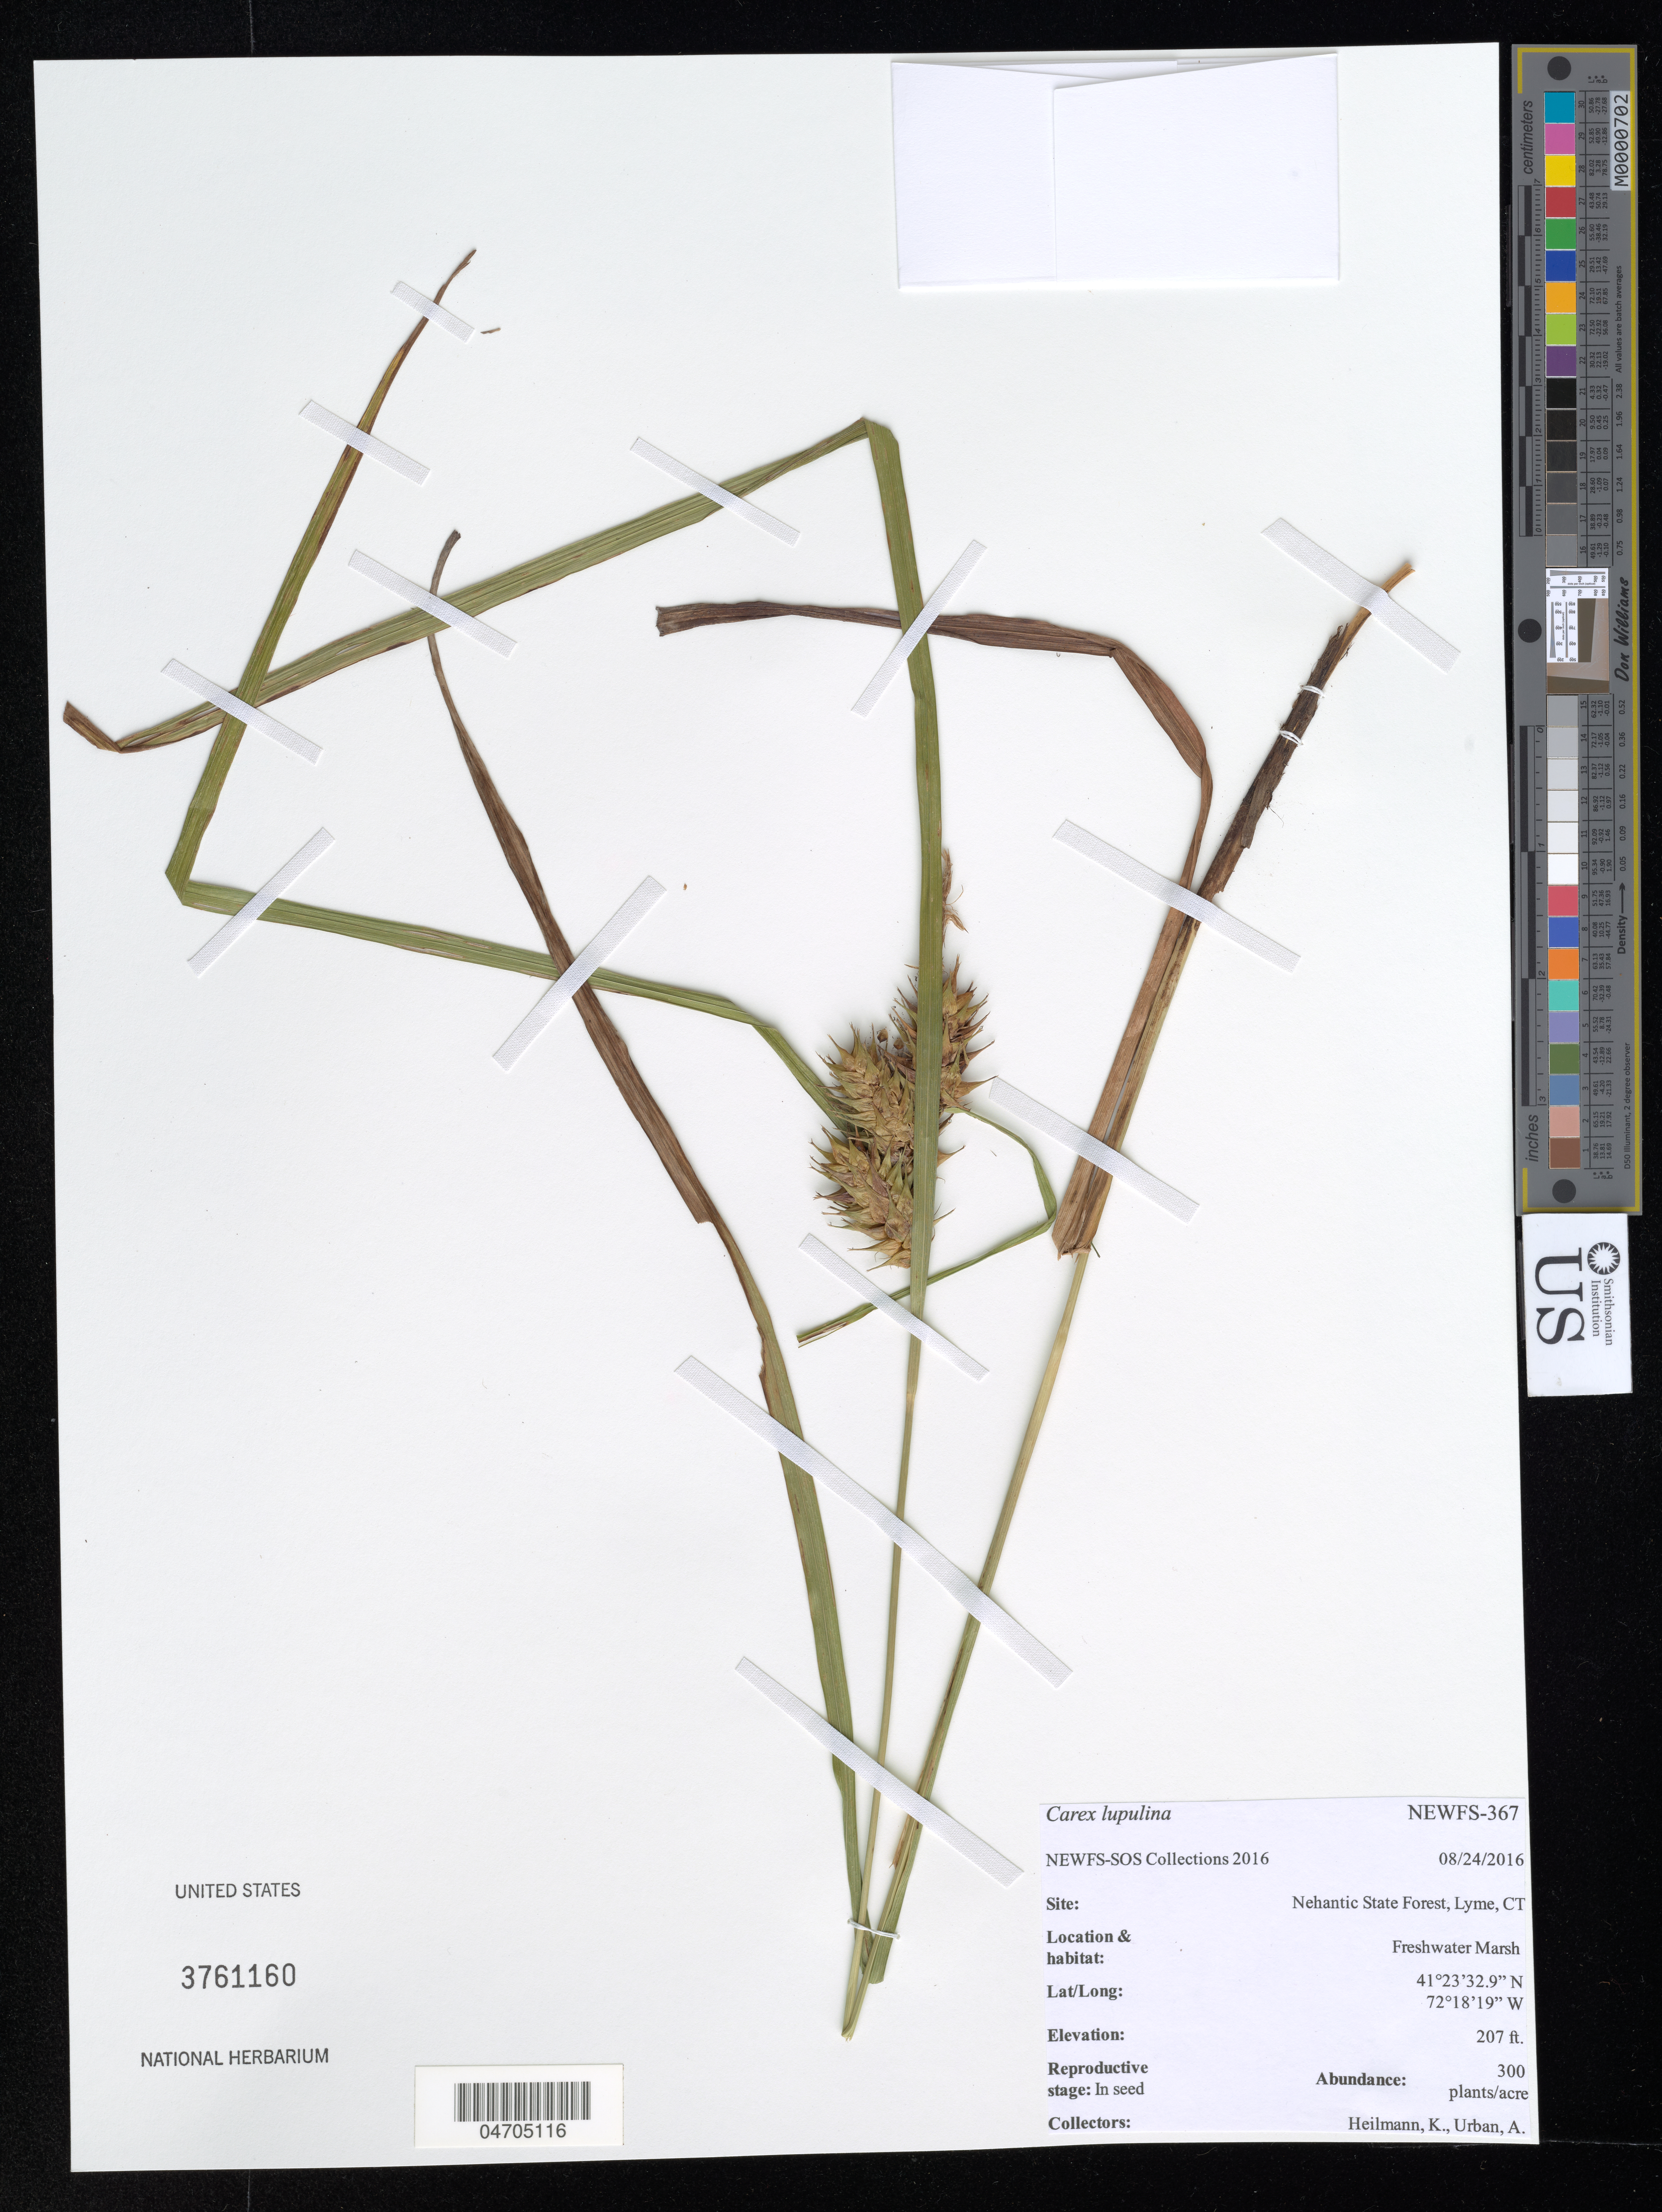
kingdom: Plantae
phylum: Tracheophyta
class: Liliopsida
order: Poales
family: Cyperaceae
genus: Carex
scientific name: Carex lupulina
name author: Muhl. ex Willd.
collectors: K. Heilmann & A. Urban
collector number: NEWFS-367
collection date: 2016-08-24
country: United States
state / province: Connecticut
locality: Nehantic State Forest, Lyme.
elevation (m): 63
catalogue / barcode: US 3761160